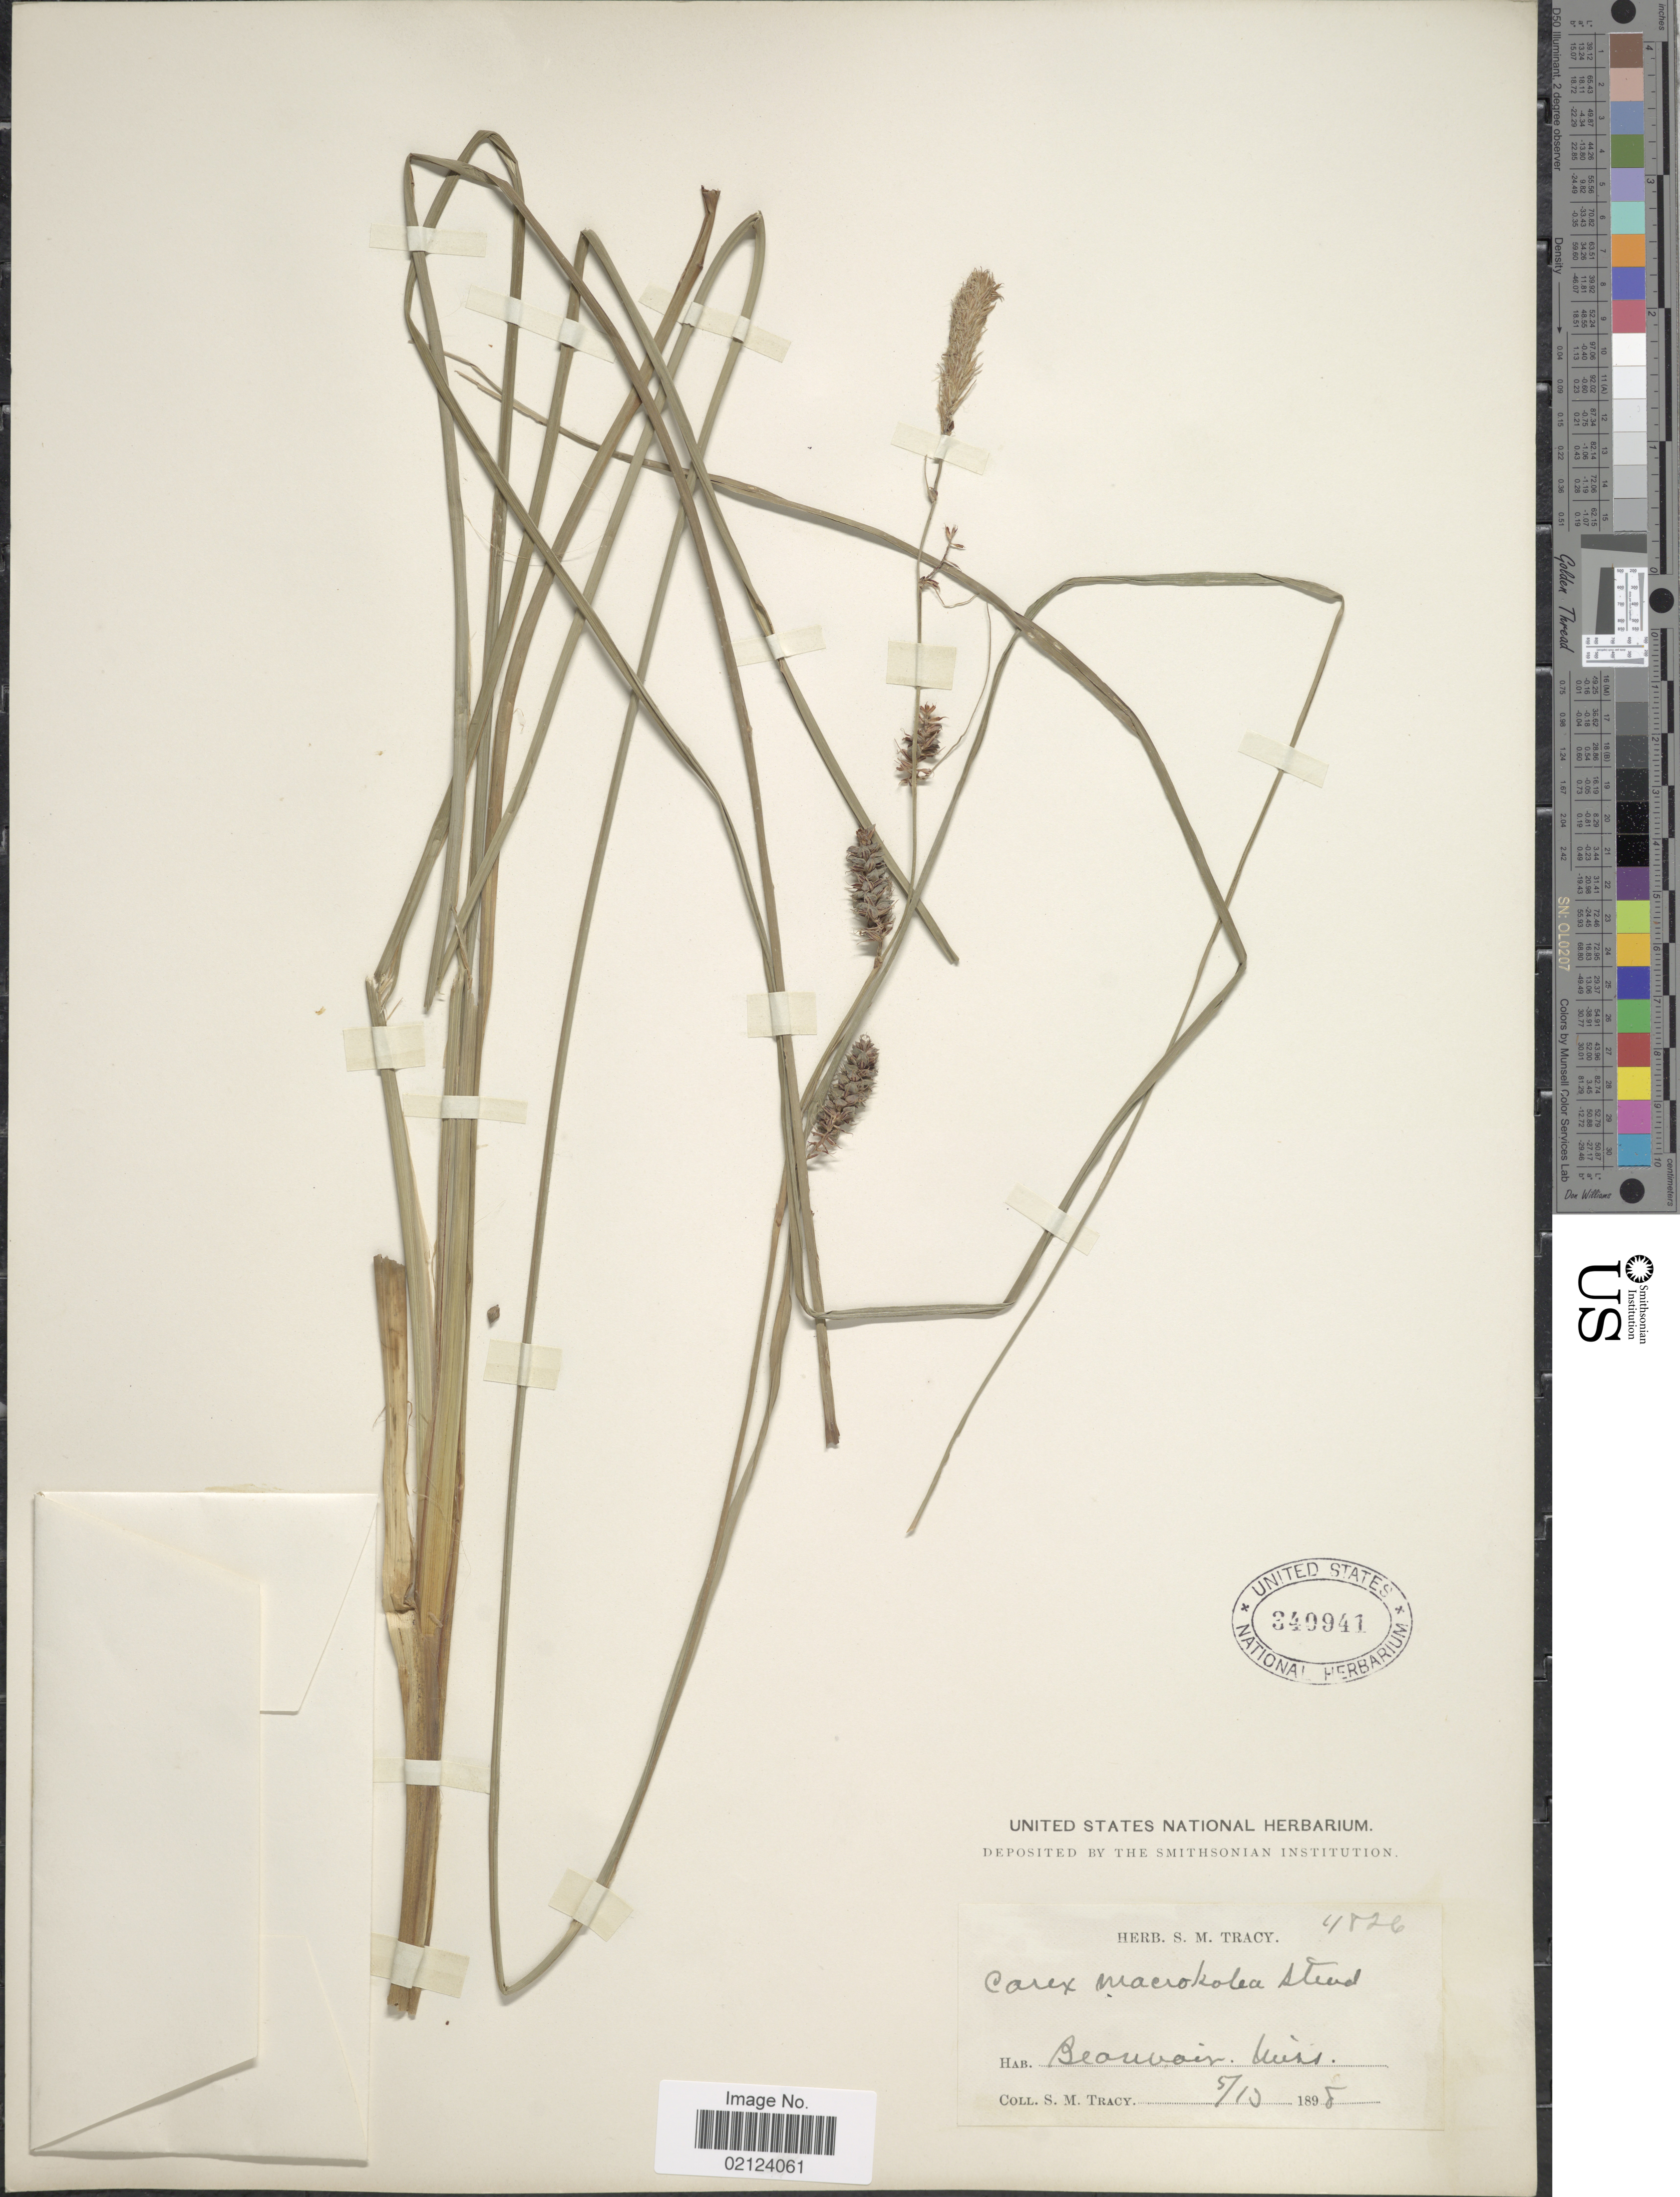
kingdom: Plantae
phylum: Tracheophyta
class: Liliopsida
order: Poales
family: Cyperaceae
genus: Carex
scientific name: Carex verrucosa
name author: Muhl.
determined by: Strong, Mark T., (BOT), Smithsonian Institution - National Museum of Natural History (UNITED STATES)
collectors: S. M. Tracy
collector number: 4826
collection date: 1898-05-10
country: United States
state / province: Mississippi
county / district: Harrison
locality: Beauvoir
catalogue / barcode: US 340941